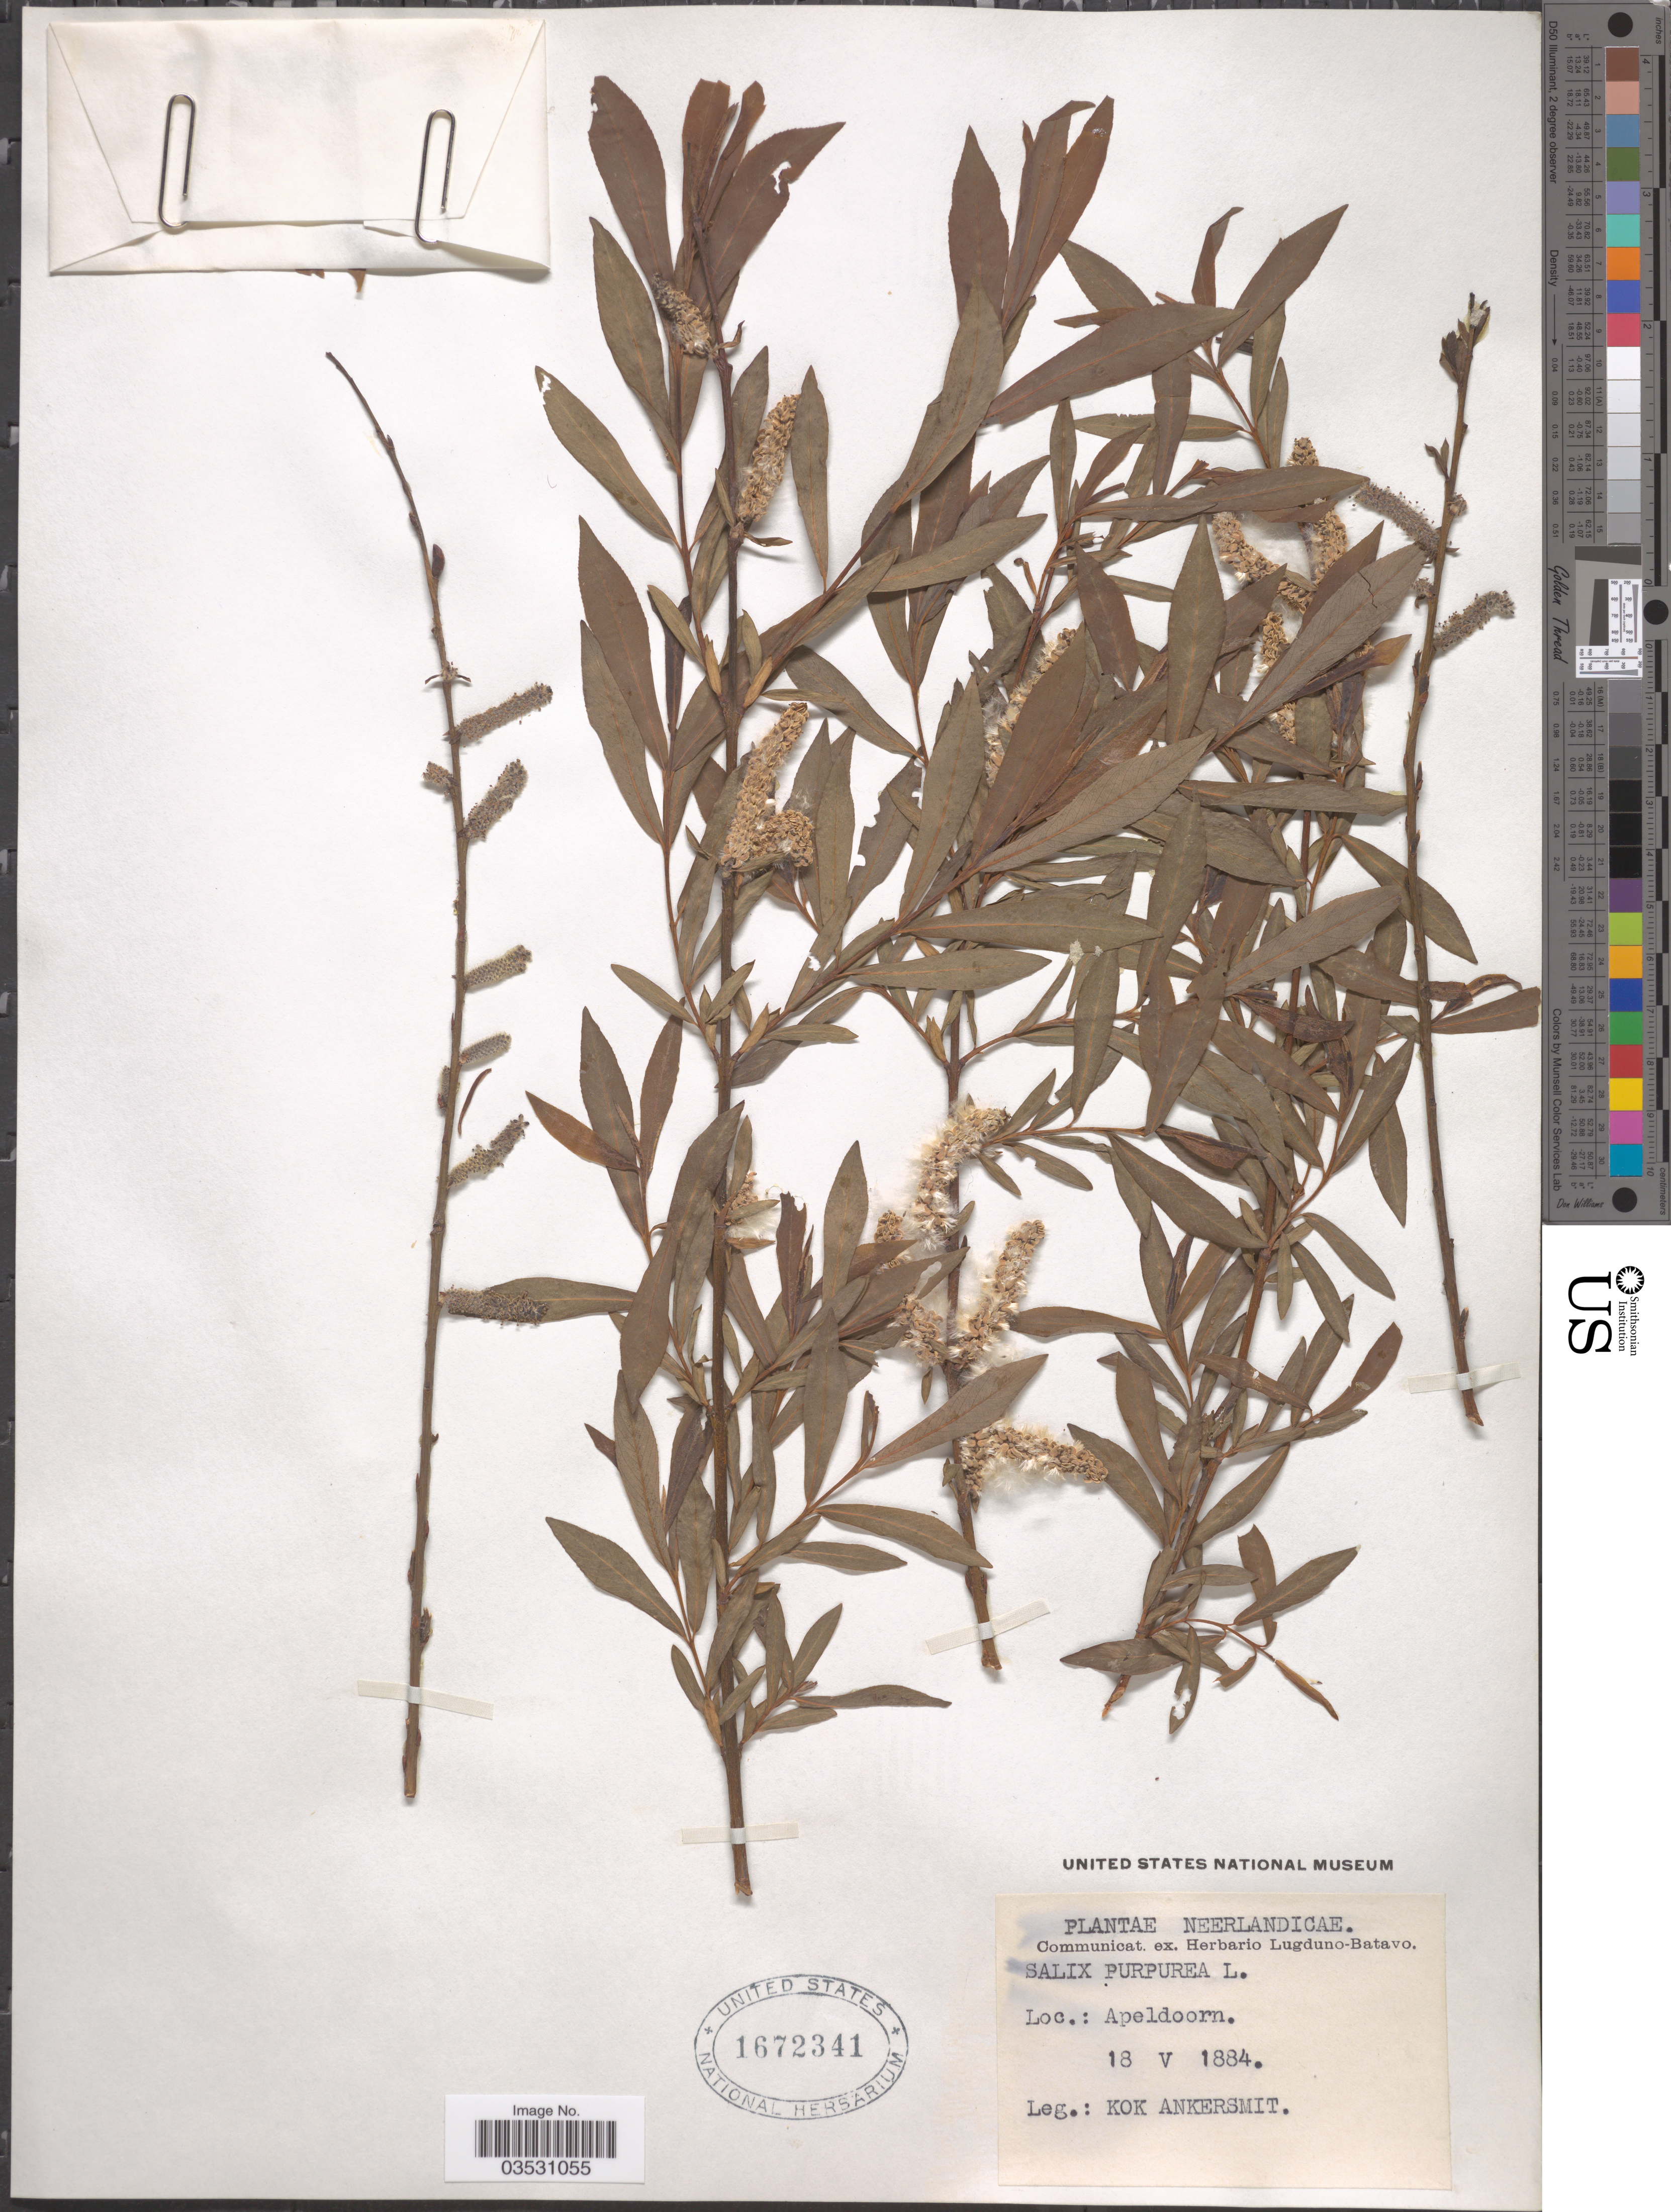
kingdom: Plantae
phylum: Tracheophyta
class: Magnoliopsida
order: Malpighiales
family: Salicaceae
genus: Salix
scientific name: Salix purpurea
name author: L.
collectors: Kok Ankersmit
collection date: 1884-05-18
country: Netherlands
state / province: Gelderland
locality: Neerlandicae. Apeldoorn.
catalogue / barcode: US 1672341